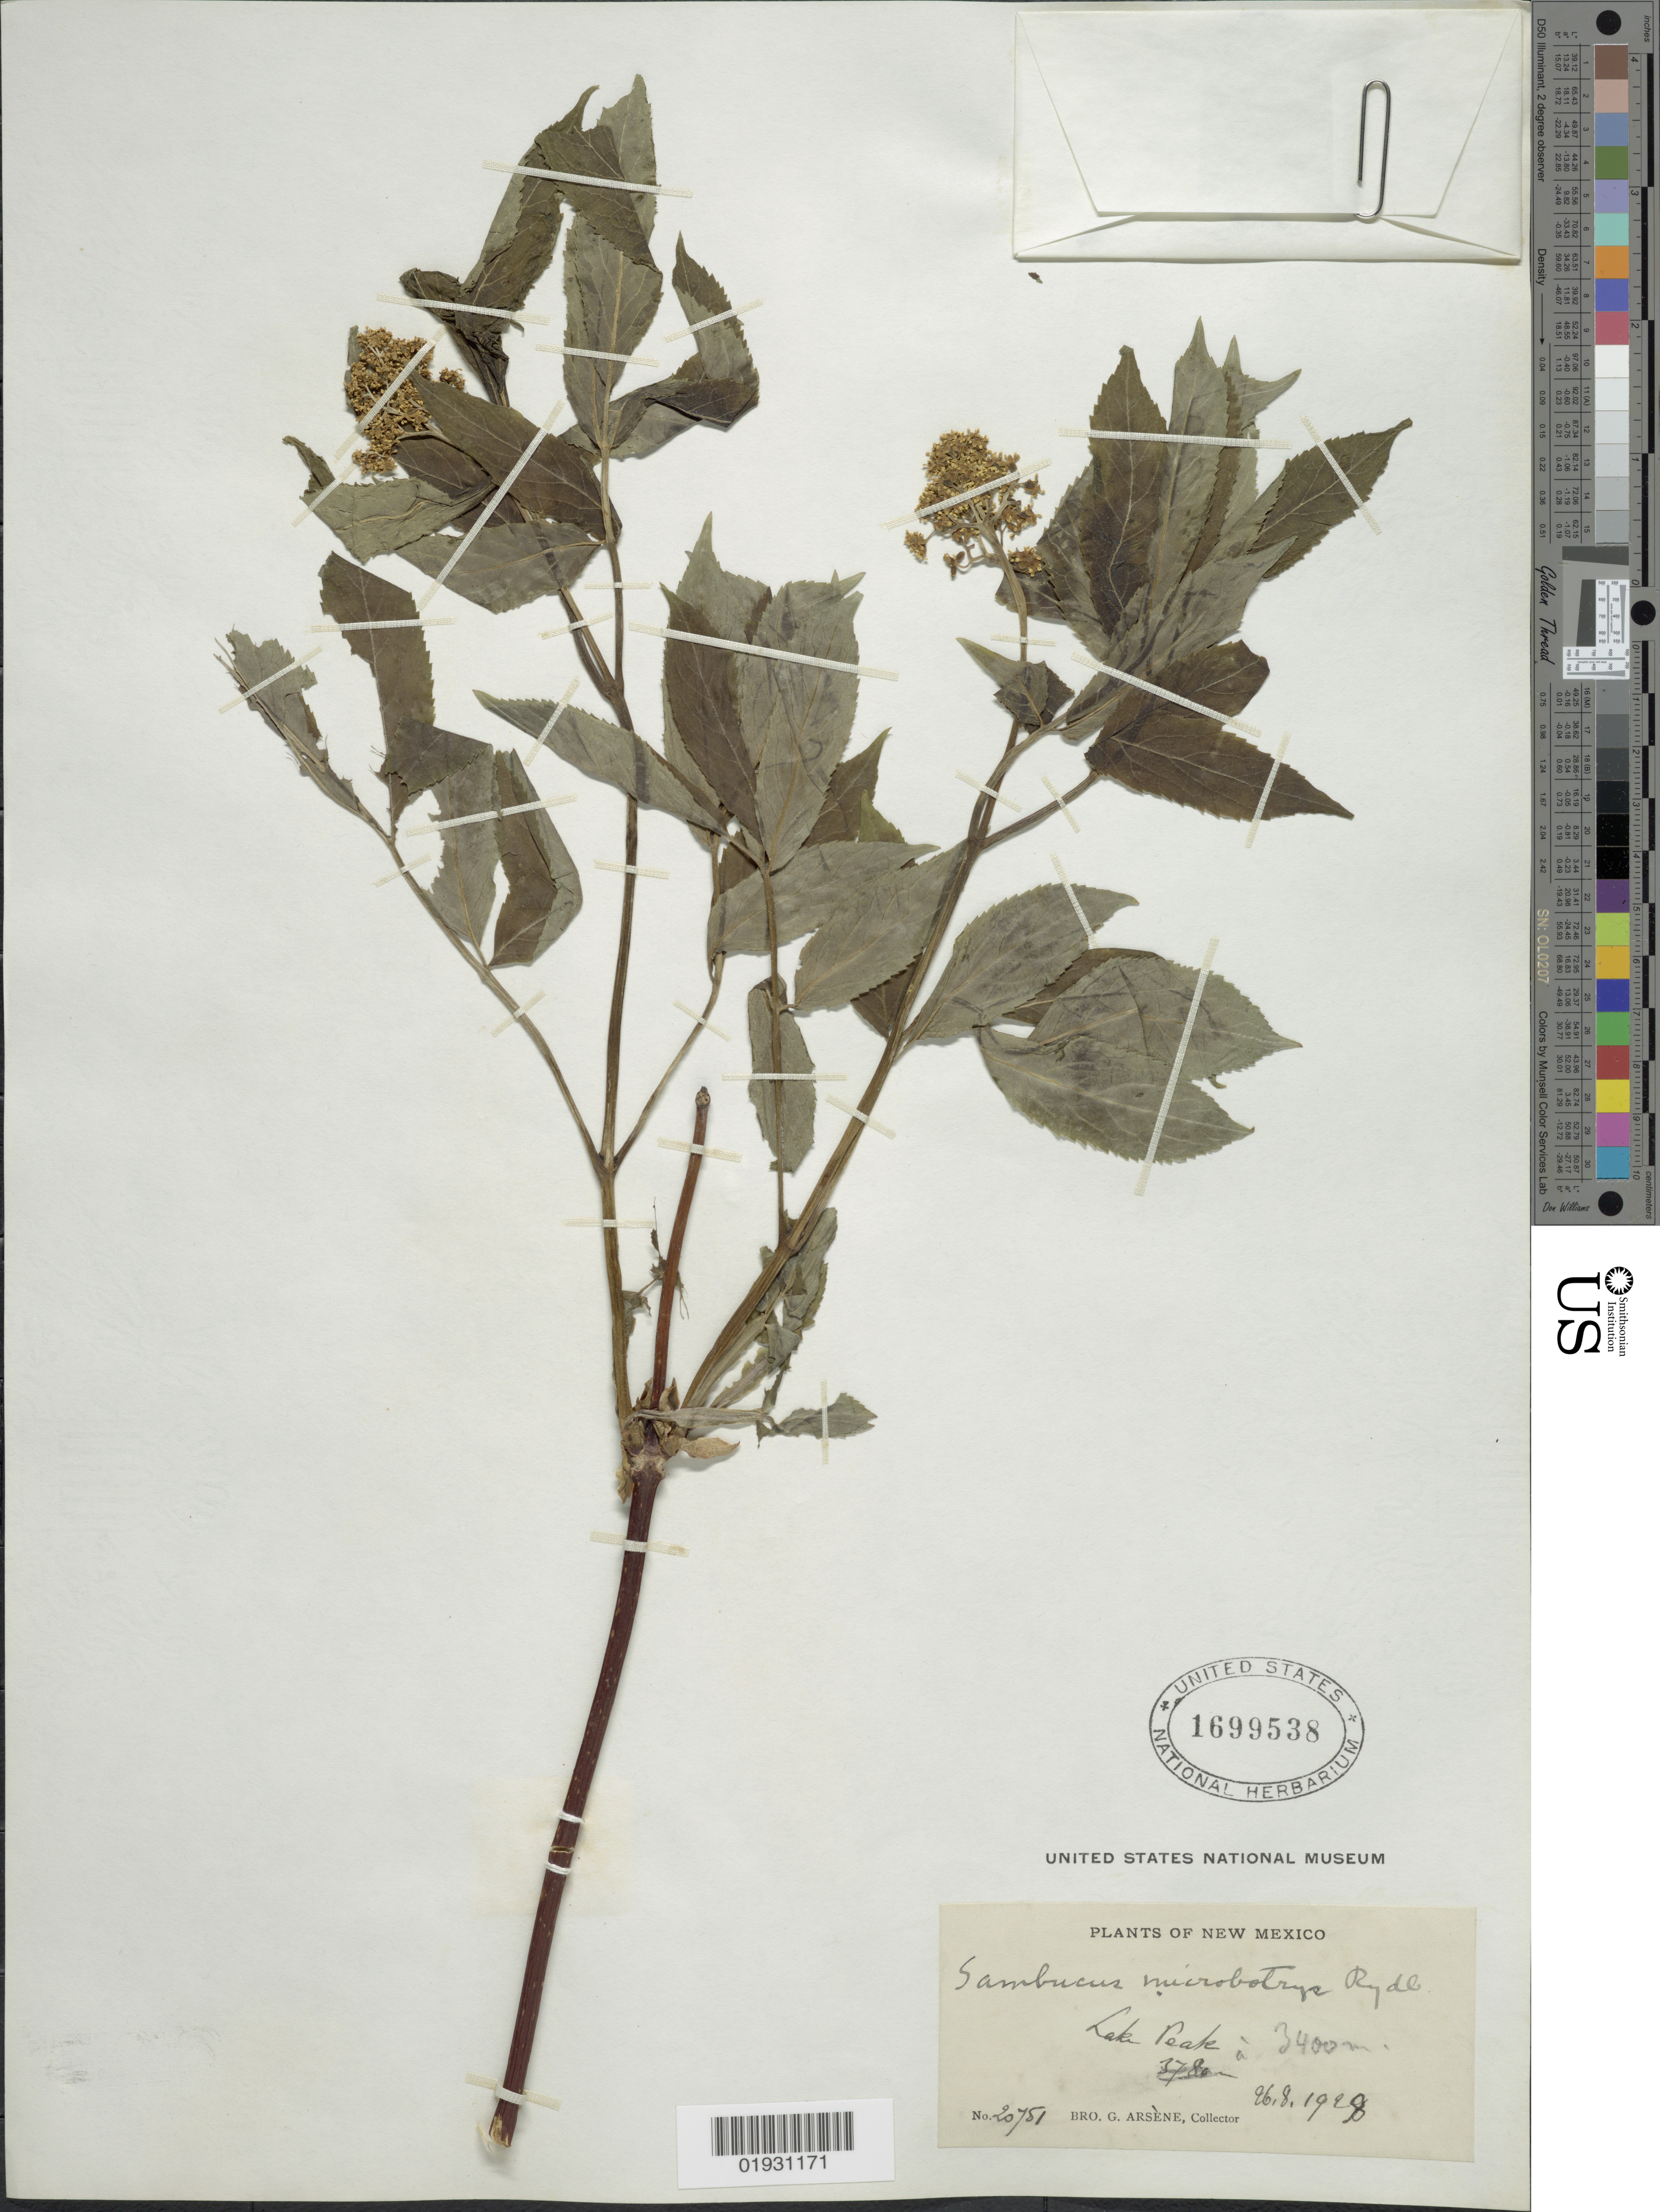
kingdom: Plantae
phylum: Tracheophyta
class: Magnoliopsida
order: Dipsacales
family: Viburnaceae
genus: Sambucus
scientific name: Sambucus microbotrys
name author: Rydb.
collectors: Bro. G. Arsène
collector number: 20751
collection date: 1928-08-26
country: United States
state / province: New Mexico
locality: Lake Peak.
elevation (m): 3400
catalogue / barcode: US 1699538